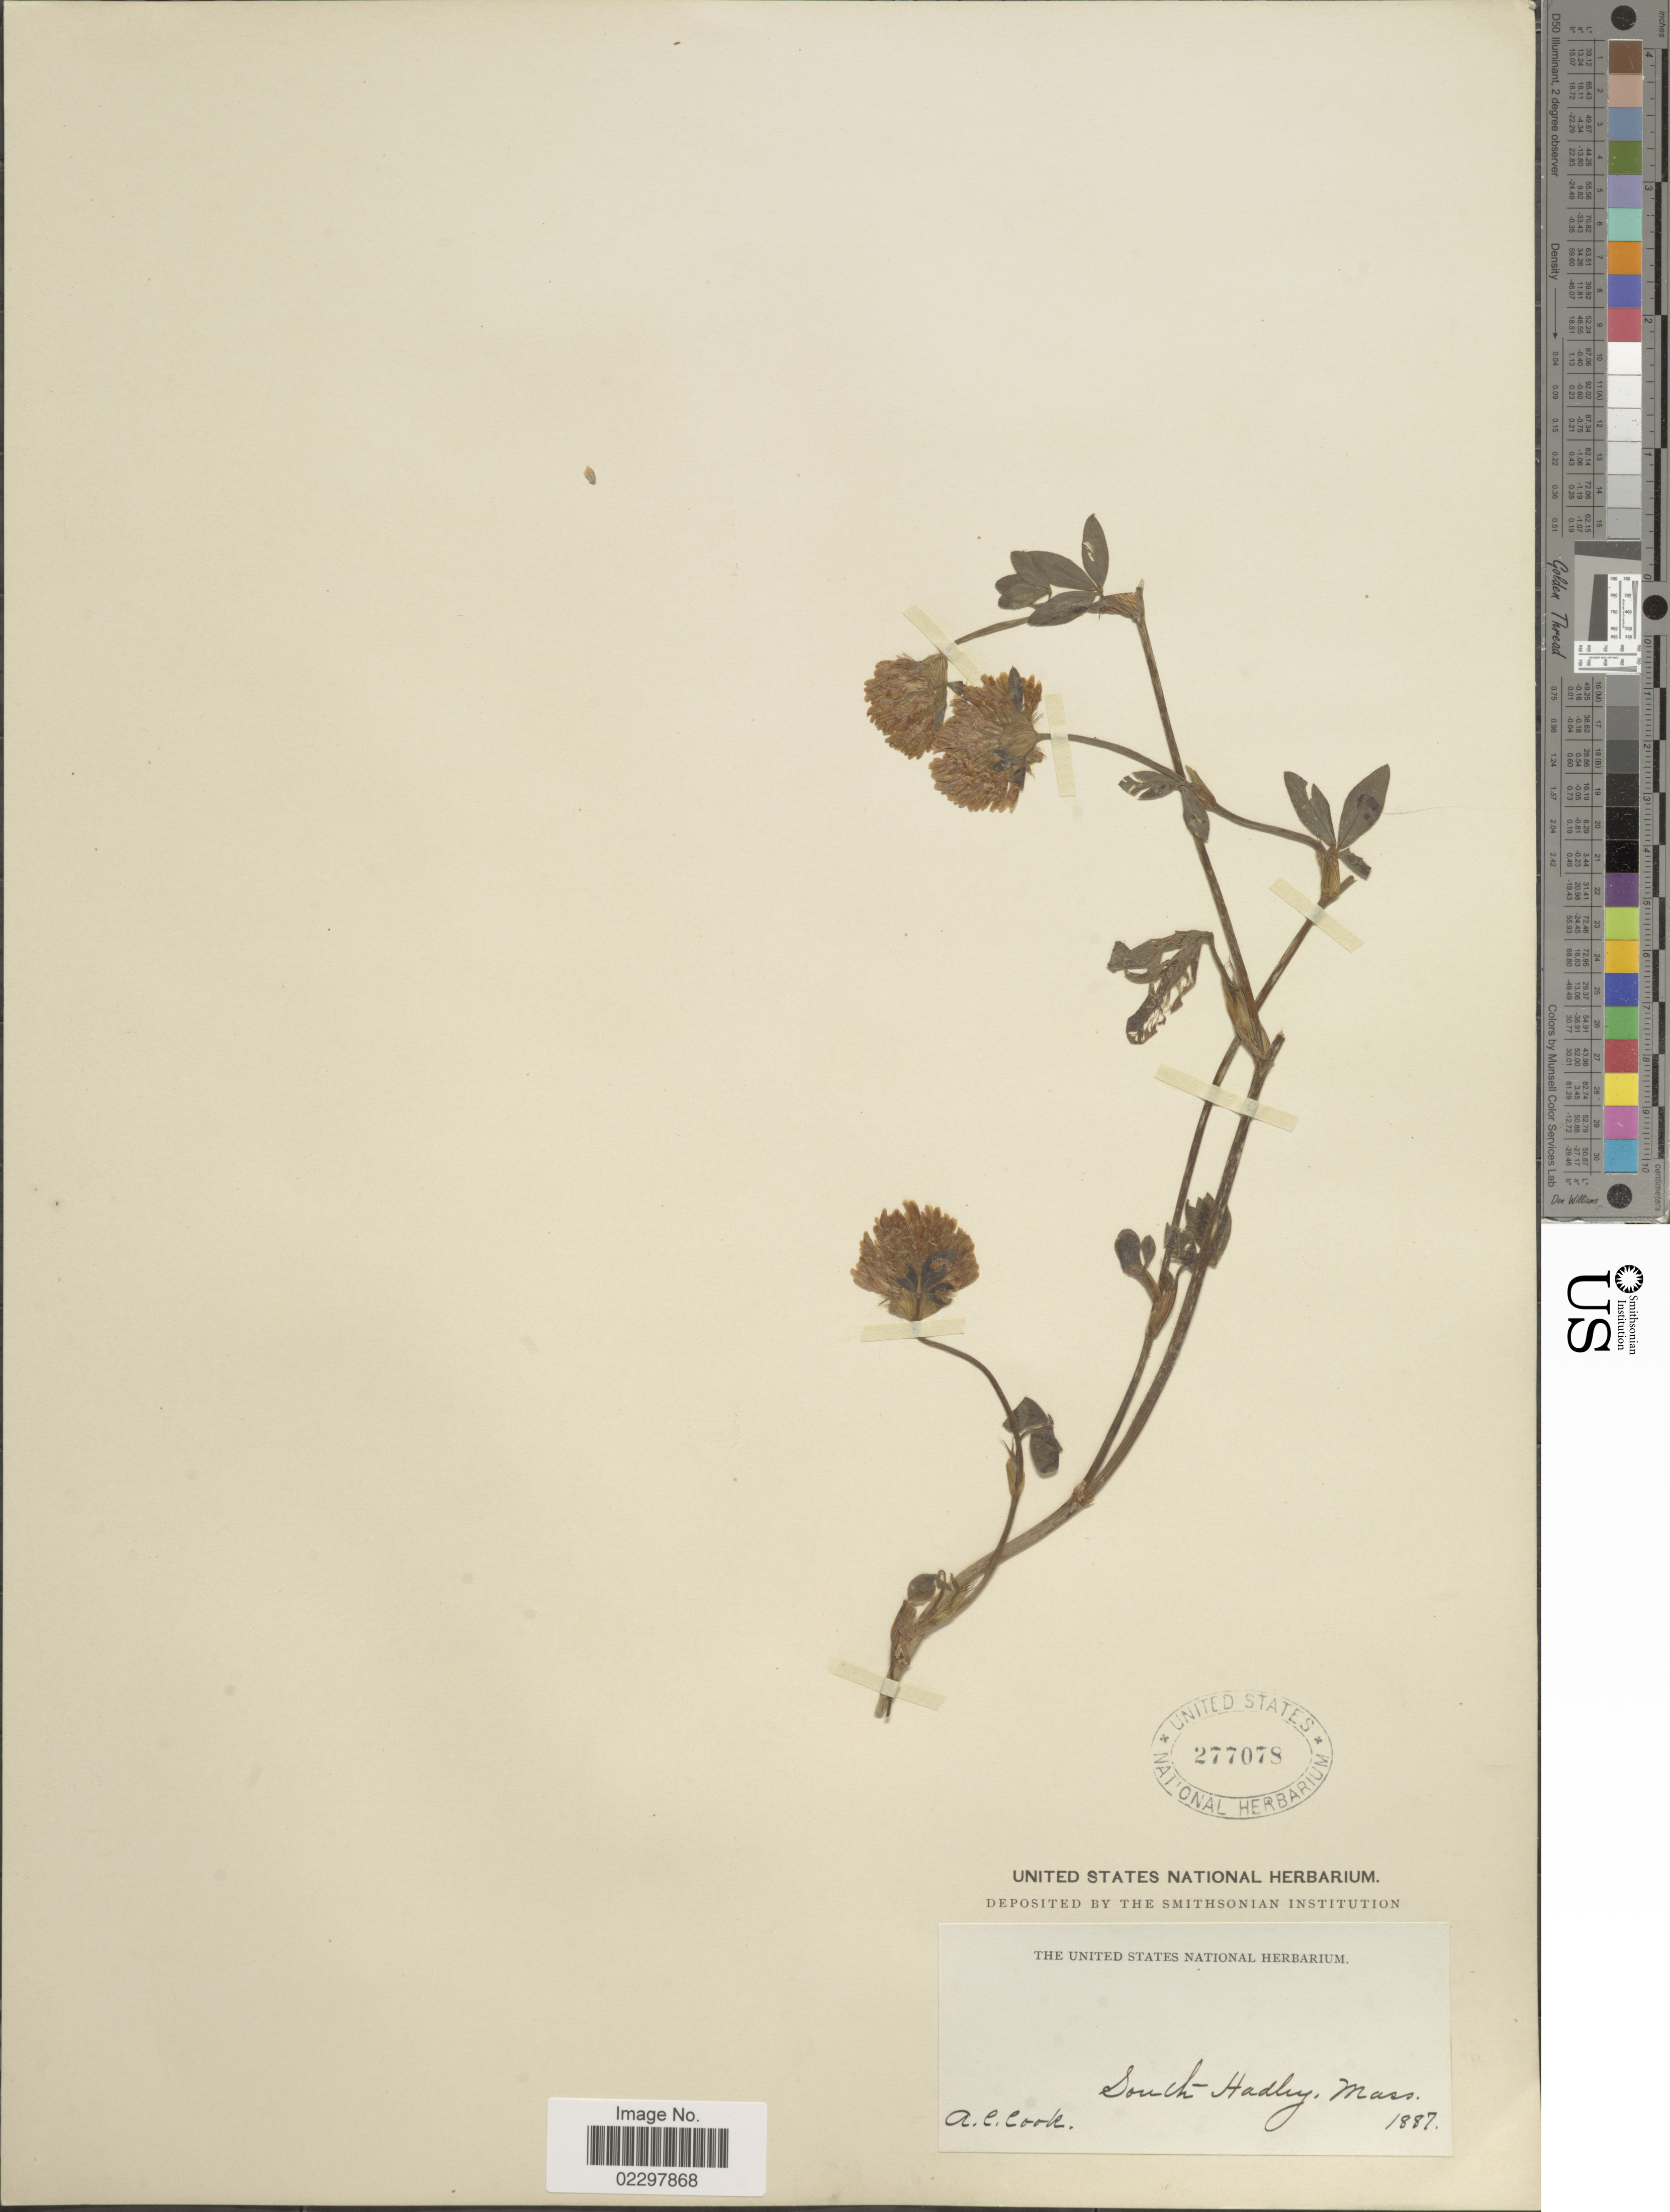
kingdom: Plantae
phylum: Tracheophyta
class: Magnoliopsida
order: Fabales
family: Fabaceae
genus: Trifolium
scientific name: Trifolium pratense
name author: L.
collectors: Alice C. Cook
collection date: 1887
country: United States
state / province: Massachusetts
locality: South Hadley.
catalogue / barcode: US 277078